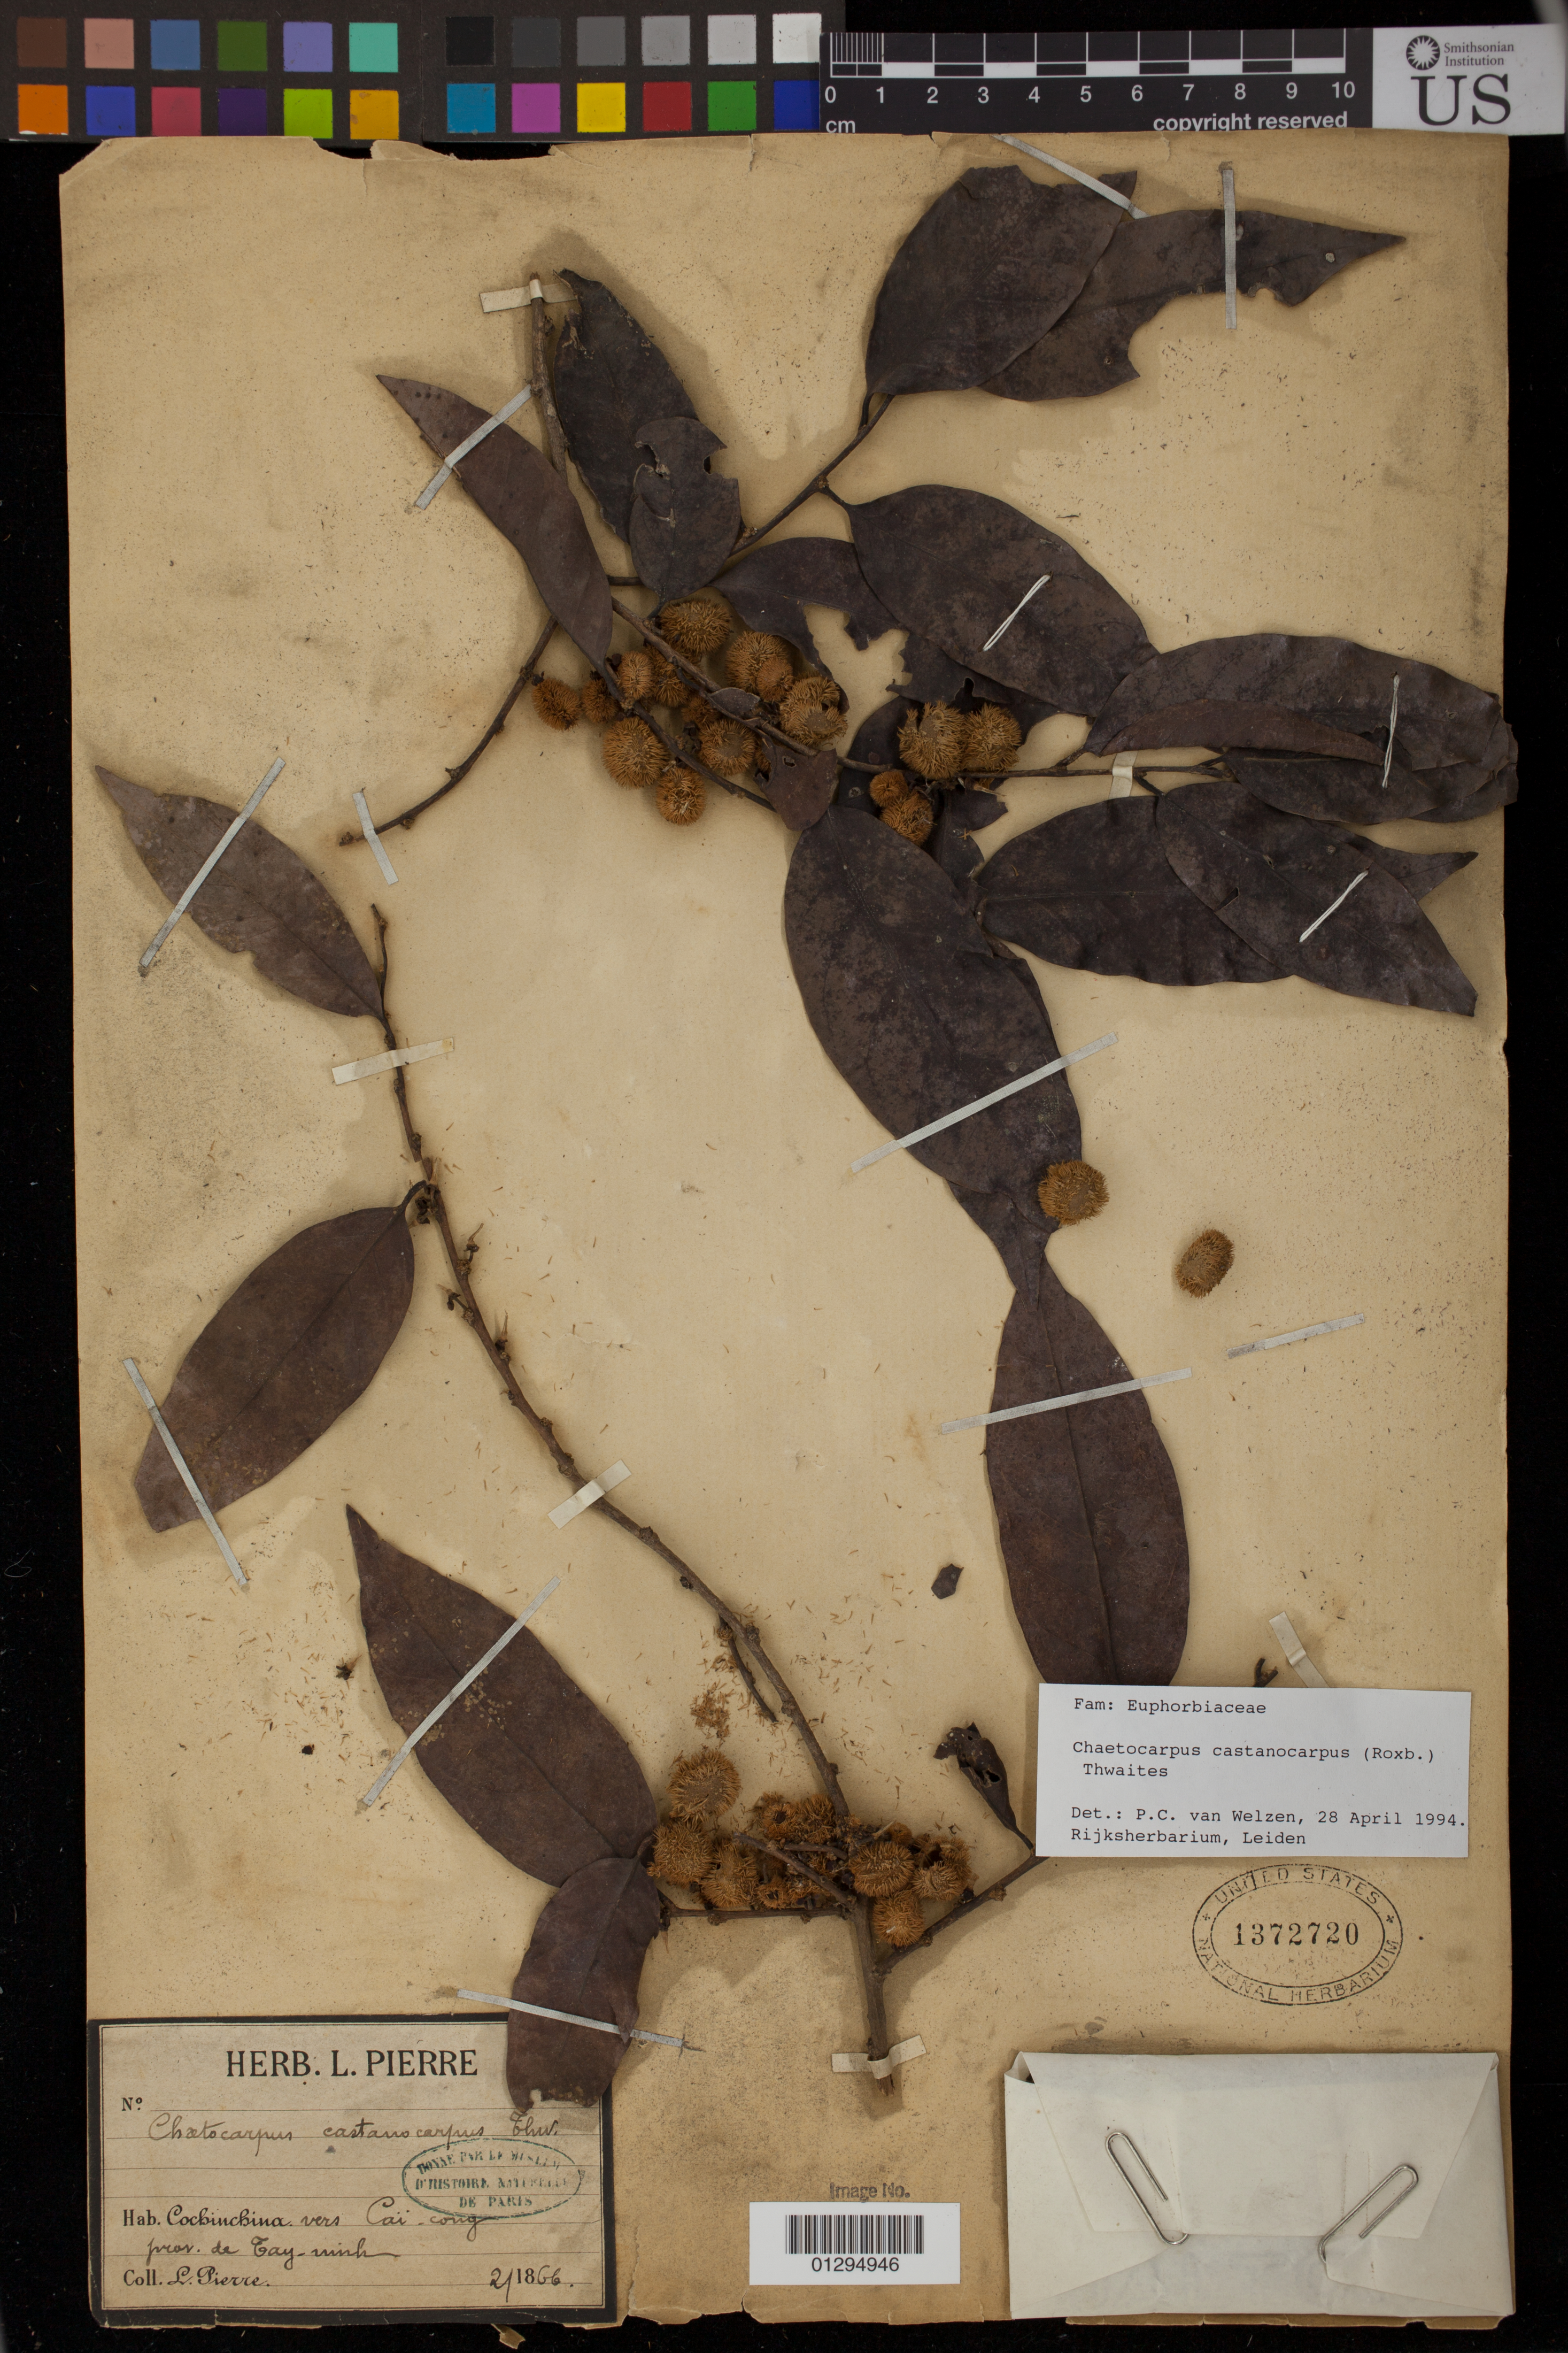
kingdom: Plantae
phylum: Tracheophyta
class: Magnoliopsida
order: Malpighiales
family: Peraceae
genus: Chaetocarpus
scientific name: Chaetocarpus castanocarpus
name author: (Roxb.) Thwaites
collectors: L. Pierre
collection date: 1866-02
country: Vietnam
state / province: Tay Ninh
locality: Cai-cong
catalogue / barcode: US 1372720